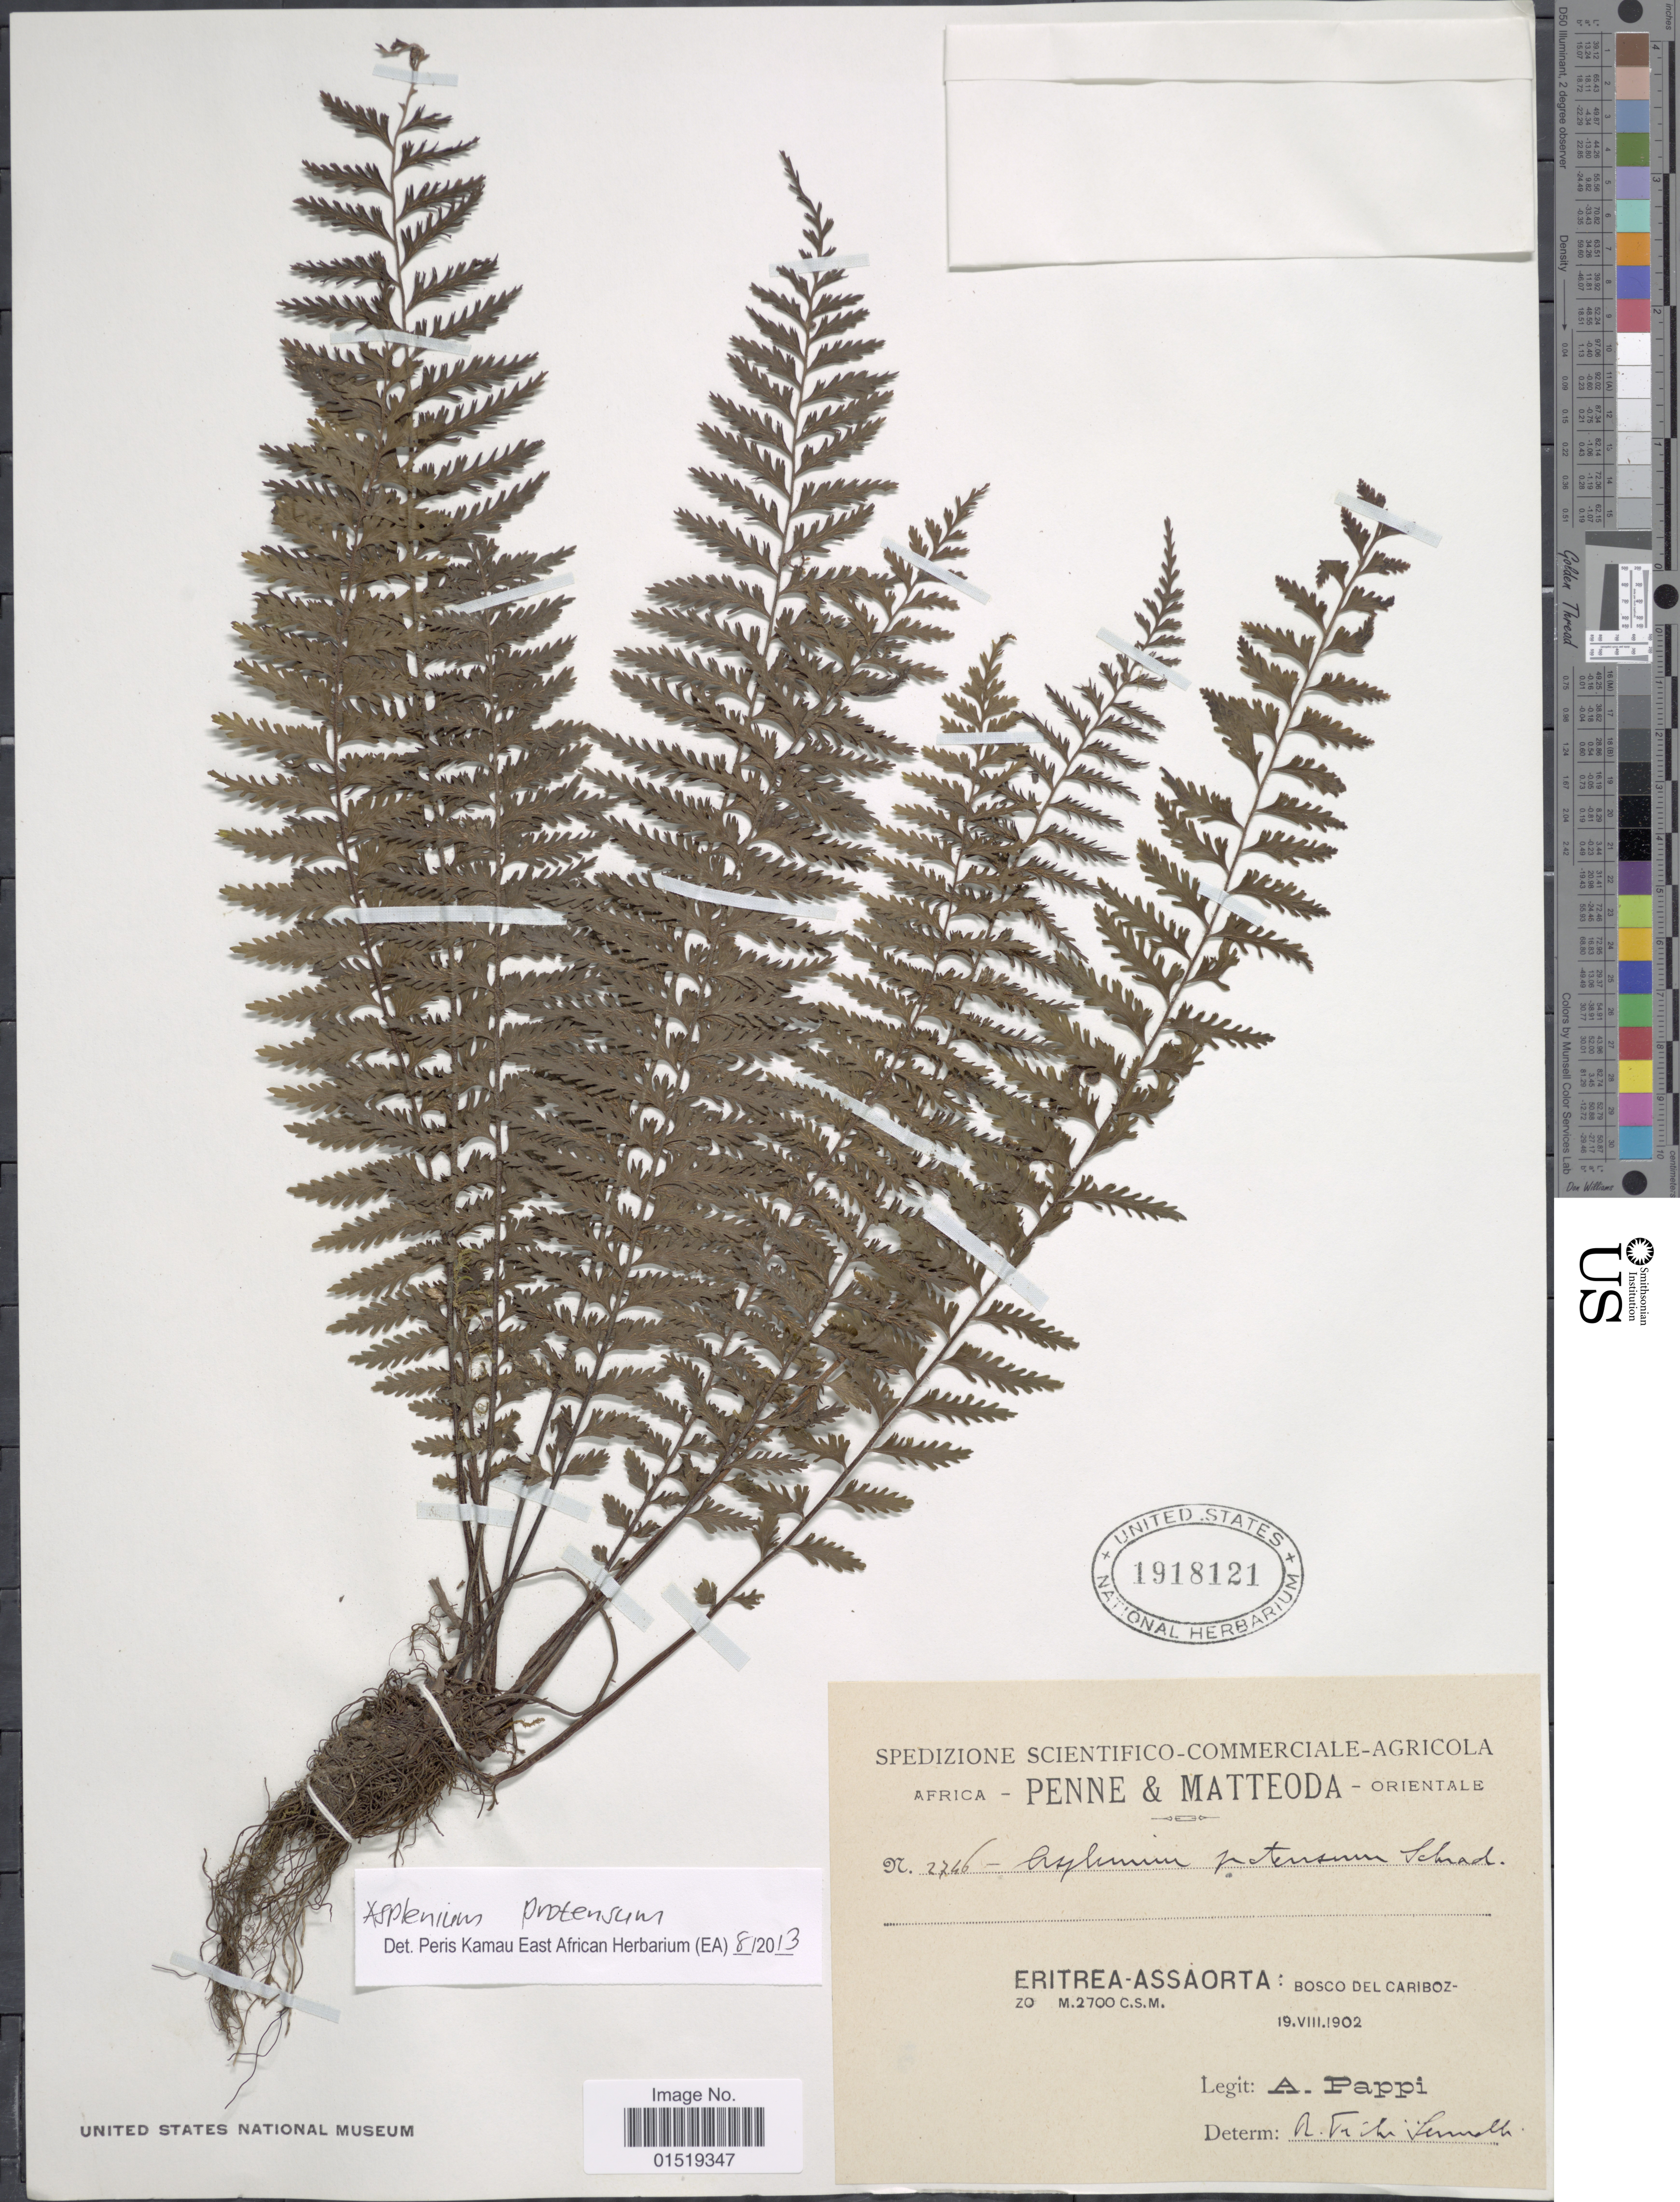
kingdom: Plantae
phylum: Tracheophyta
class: Polypodiopsida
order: Polypodiales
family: Aspleniaceae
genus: Asplenium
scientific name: Asplenium protensum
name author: Schrad.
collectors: A. Pappi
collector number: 2746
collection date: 1902-08-19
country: Eritrea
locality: Africa - Penne & Matteoda - Orientale. Eritrea-Assaorta: Bosca del Cariboz-zo.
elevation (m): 2700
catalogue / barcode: US 1918121